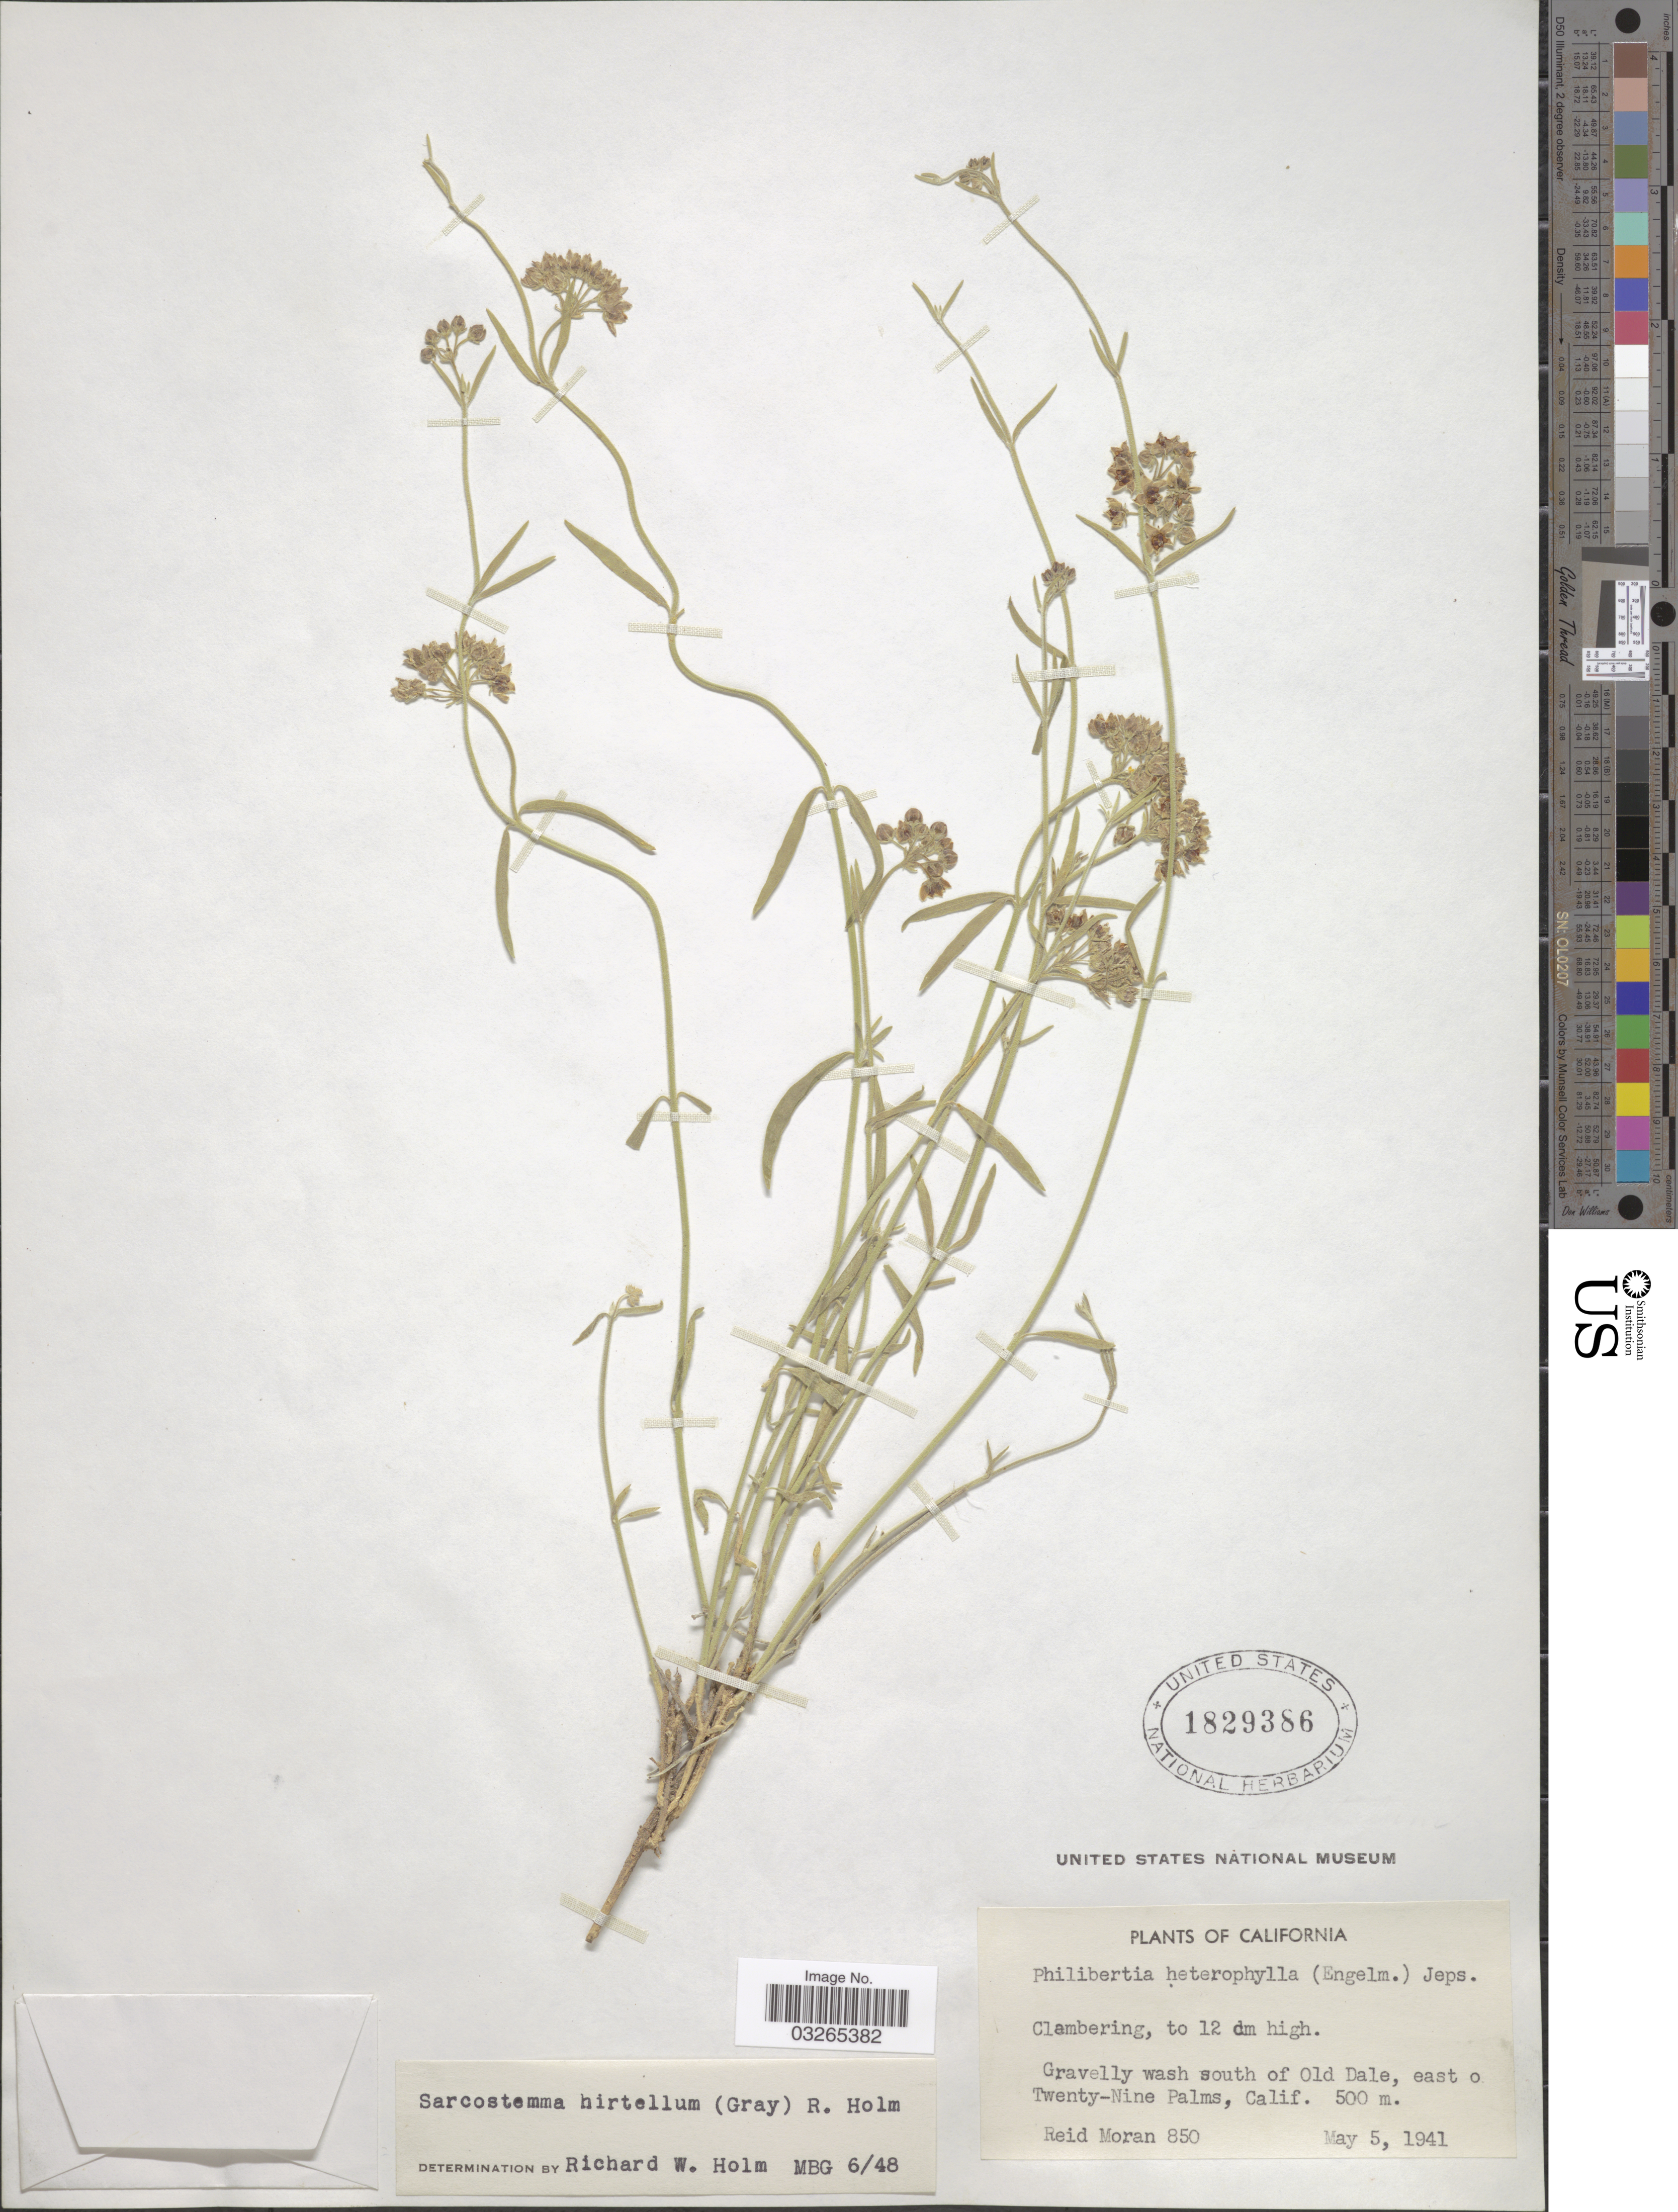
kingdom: Plantae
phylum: Tracheophyta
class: Magnoliopsida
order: Gentianales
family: Apocynaceae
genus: Sarcostemma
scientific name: Sarcostemma hirtellum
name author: (A. Gray) R.W. Holm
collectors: R. Moran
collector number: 850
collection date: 1941-05-05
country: United States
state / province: California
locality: Gravelly wash south of Old Dale, east o Twenty-Nine Palms.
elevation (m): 500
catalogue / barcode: US 1829386